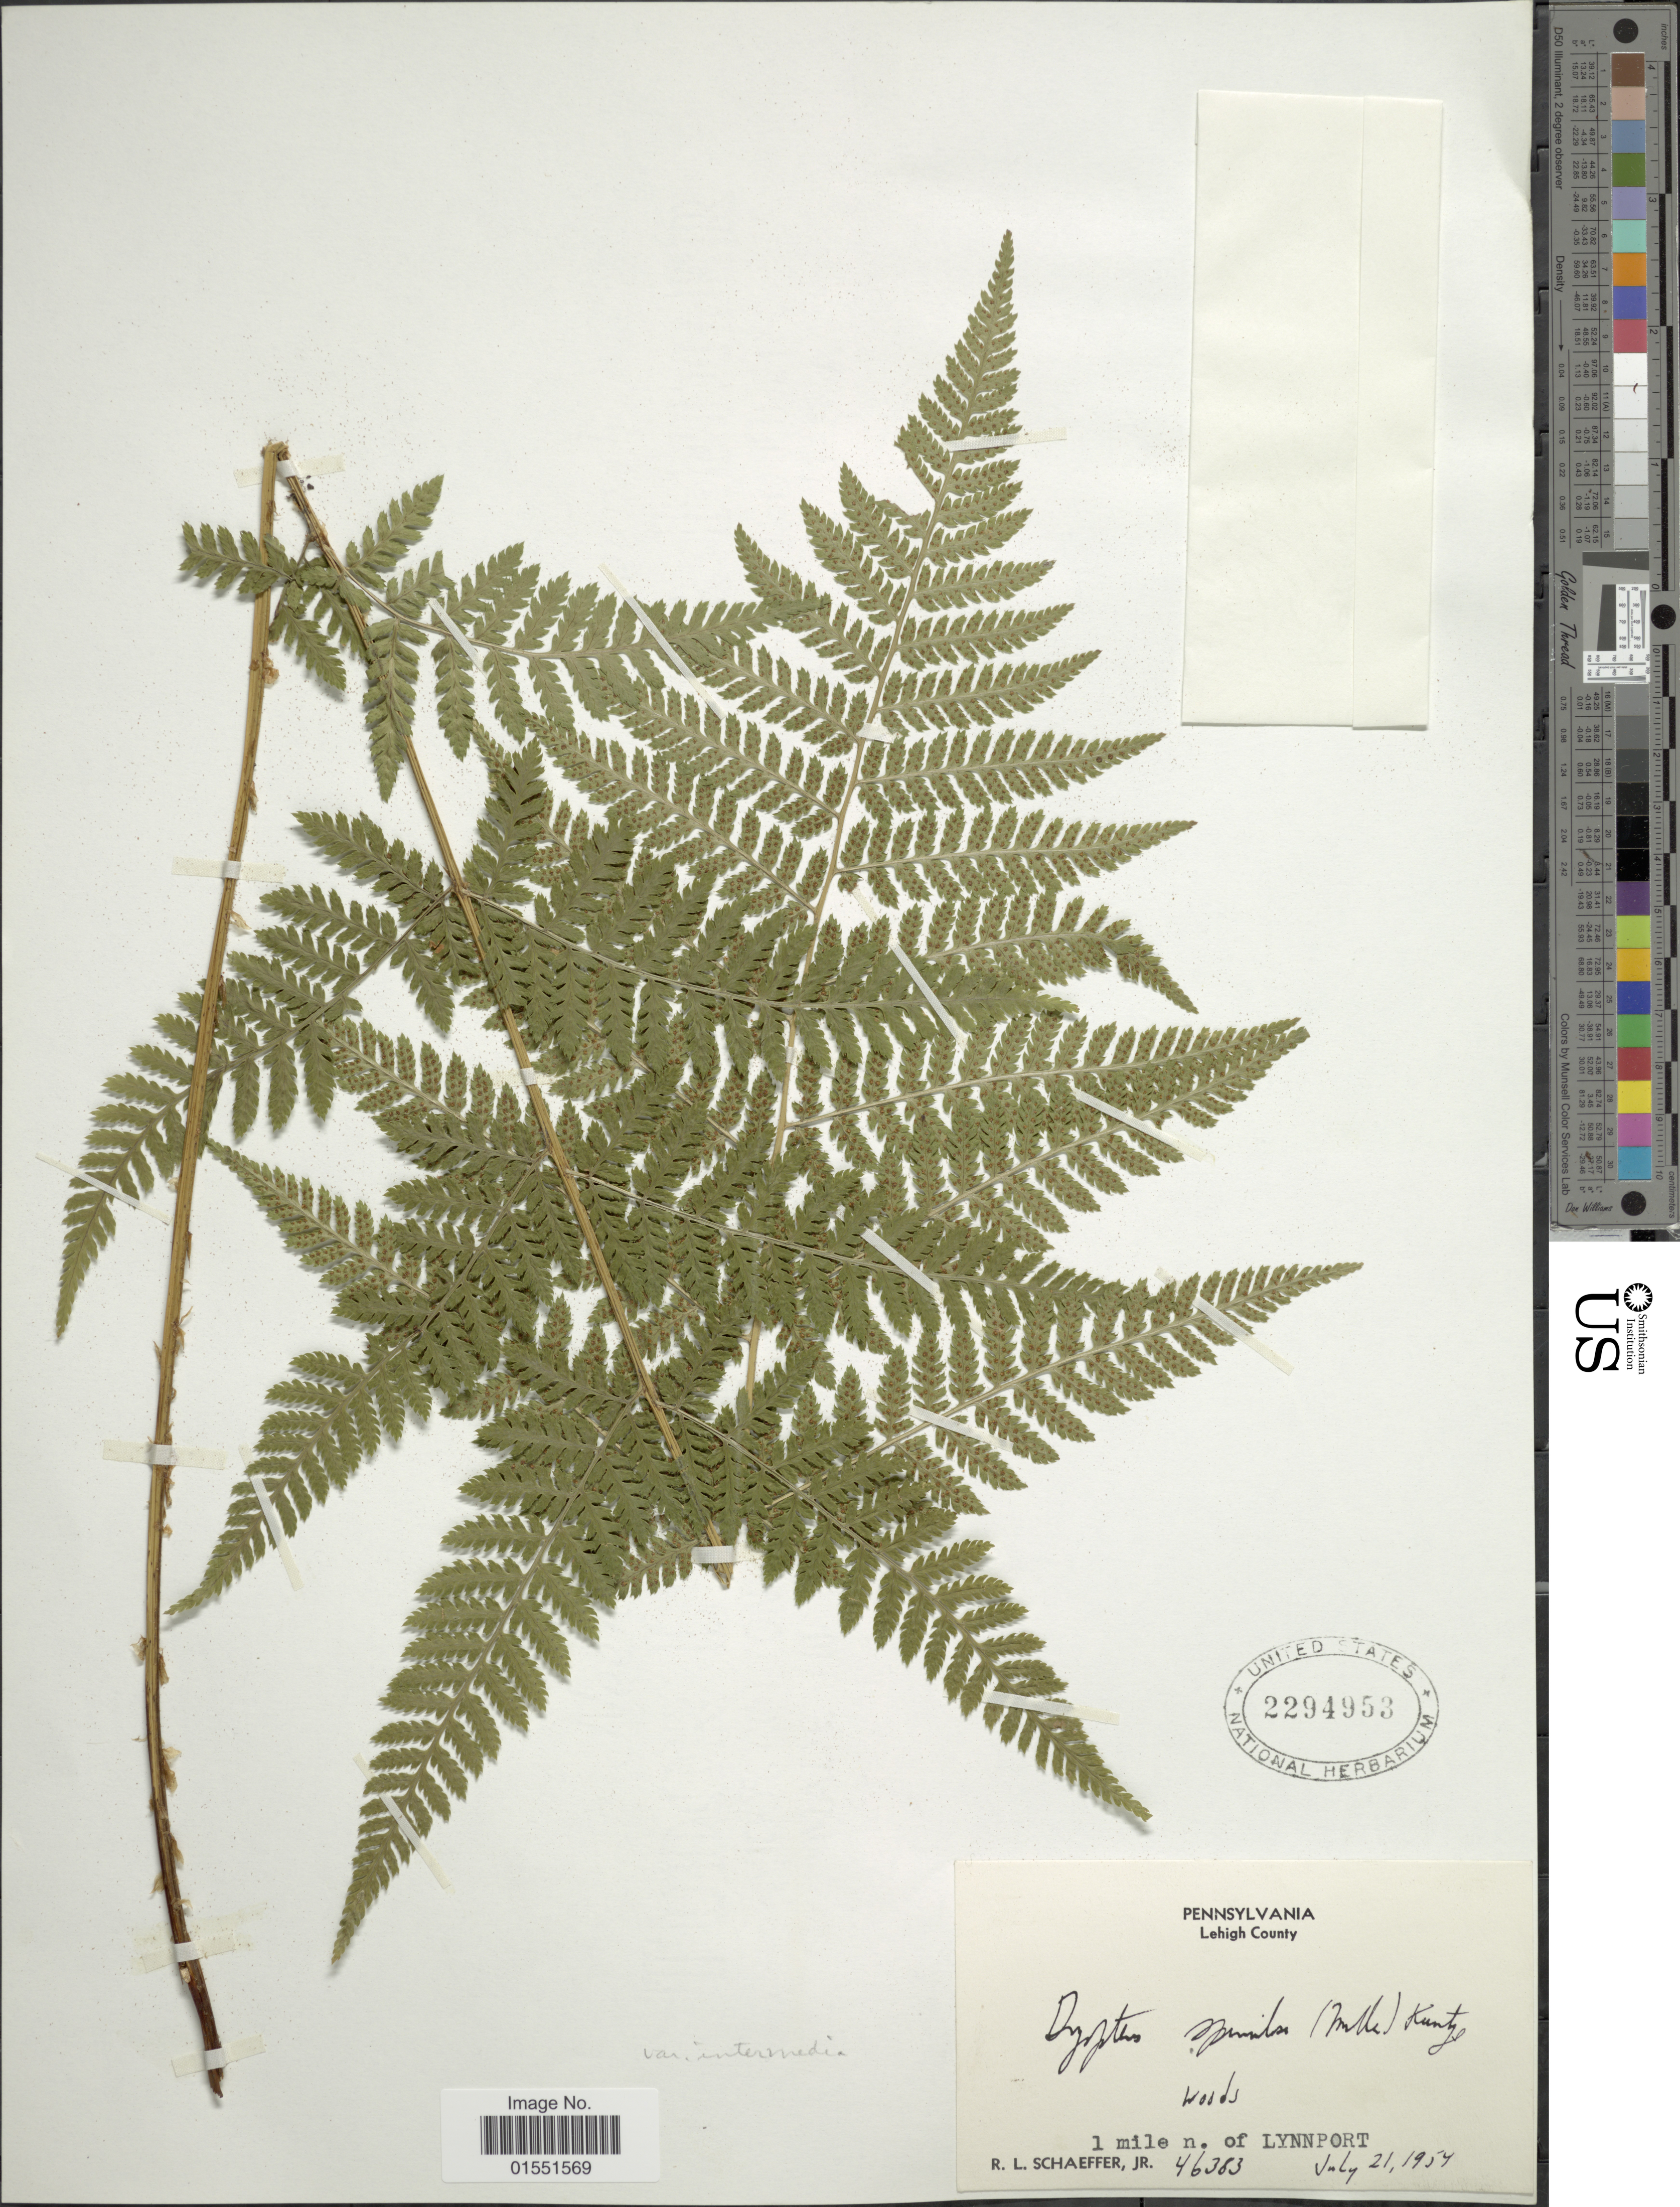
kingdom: Plantae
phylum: Tracheophyta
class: Polypodiopsida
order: Polypodiales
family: Dryopteridaceae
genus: Dryopteris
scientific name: Dryopteris intermedia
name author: (Muhl.) A. Gray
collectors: R. L. Schaeffer Jr.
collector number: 46383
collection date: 1954-07-21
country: United States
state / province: Pennsylvania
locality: Lehigh County. 1 mile n. of Lynnport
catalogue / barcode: US 2294953